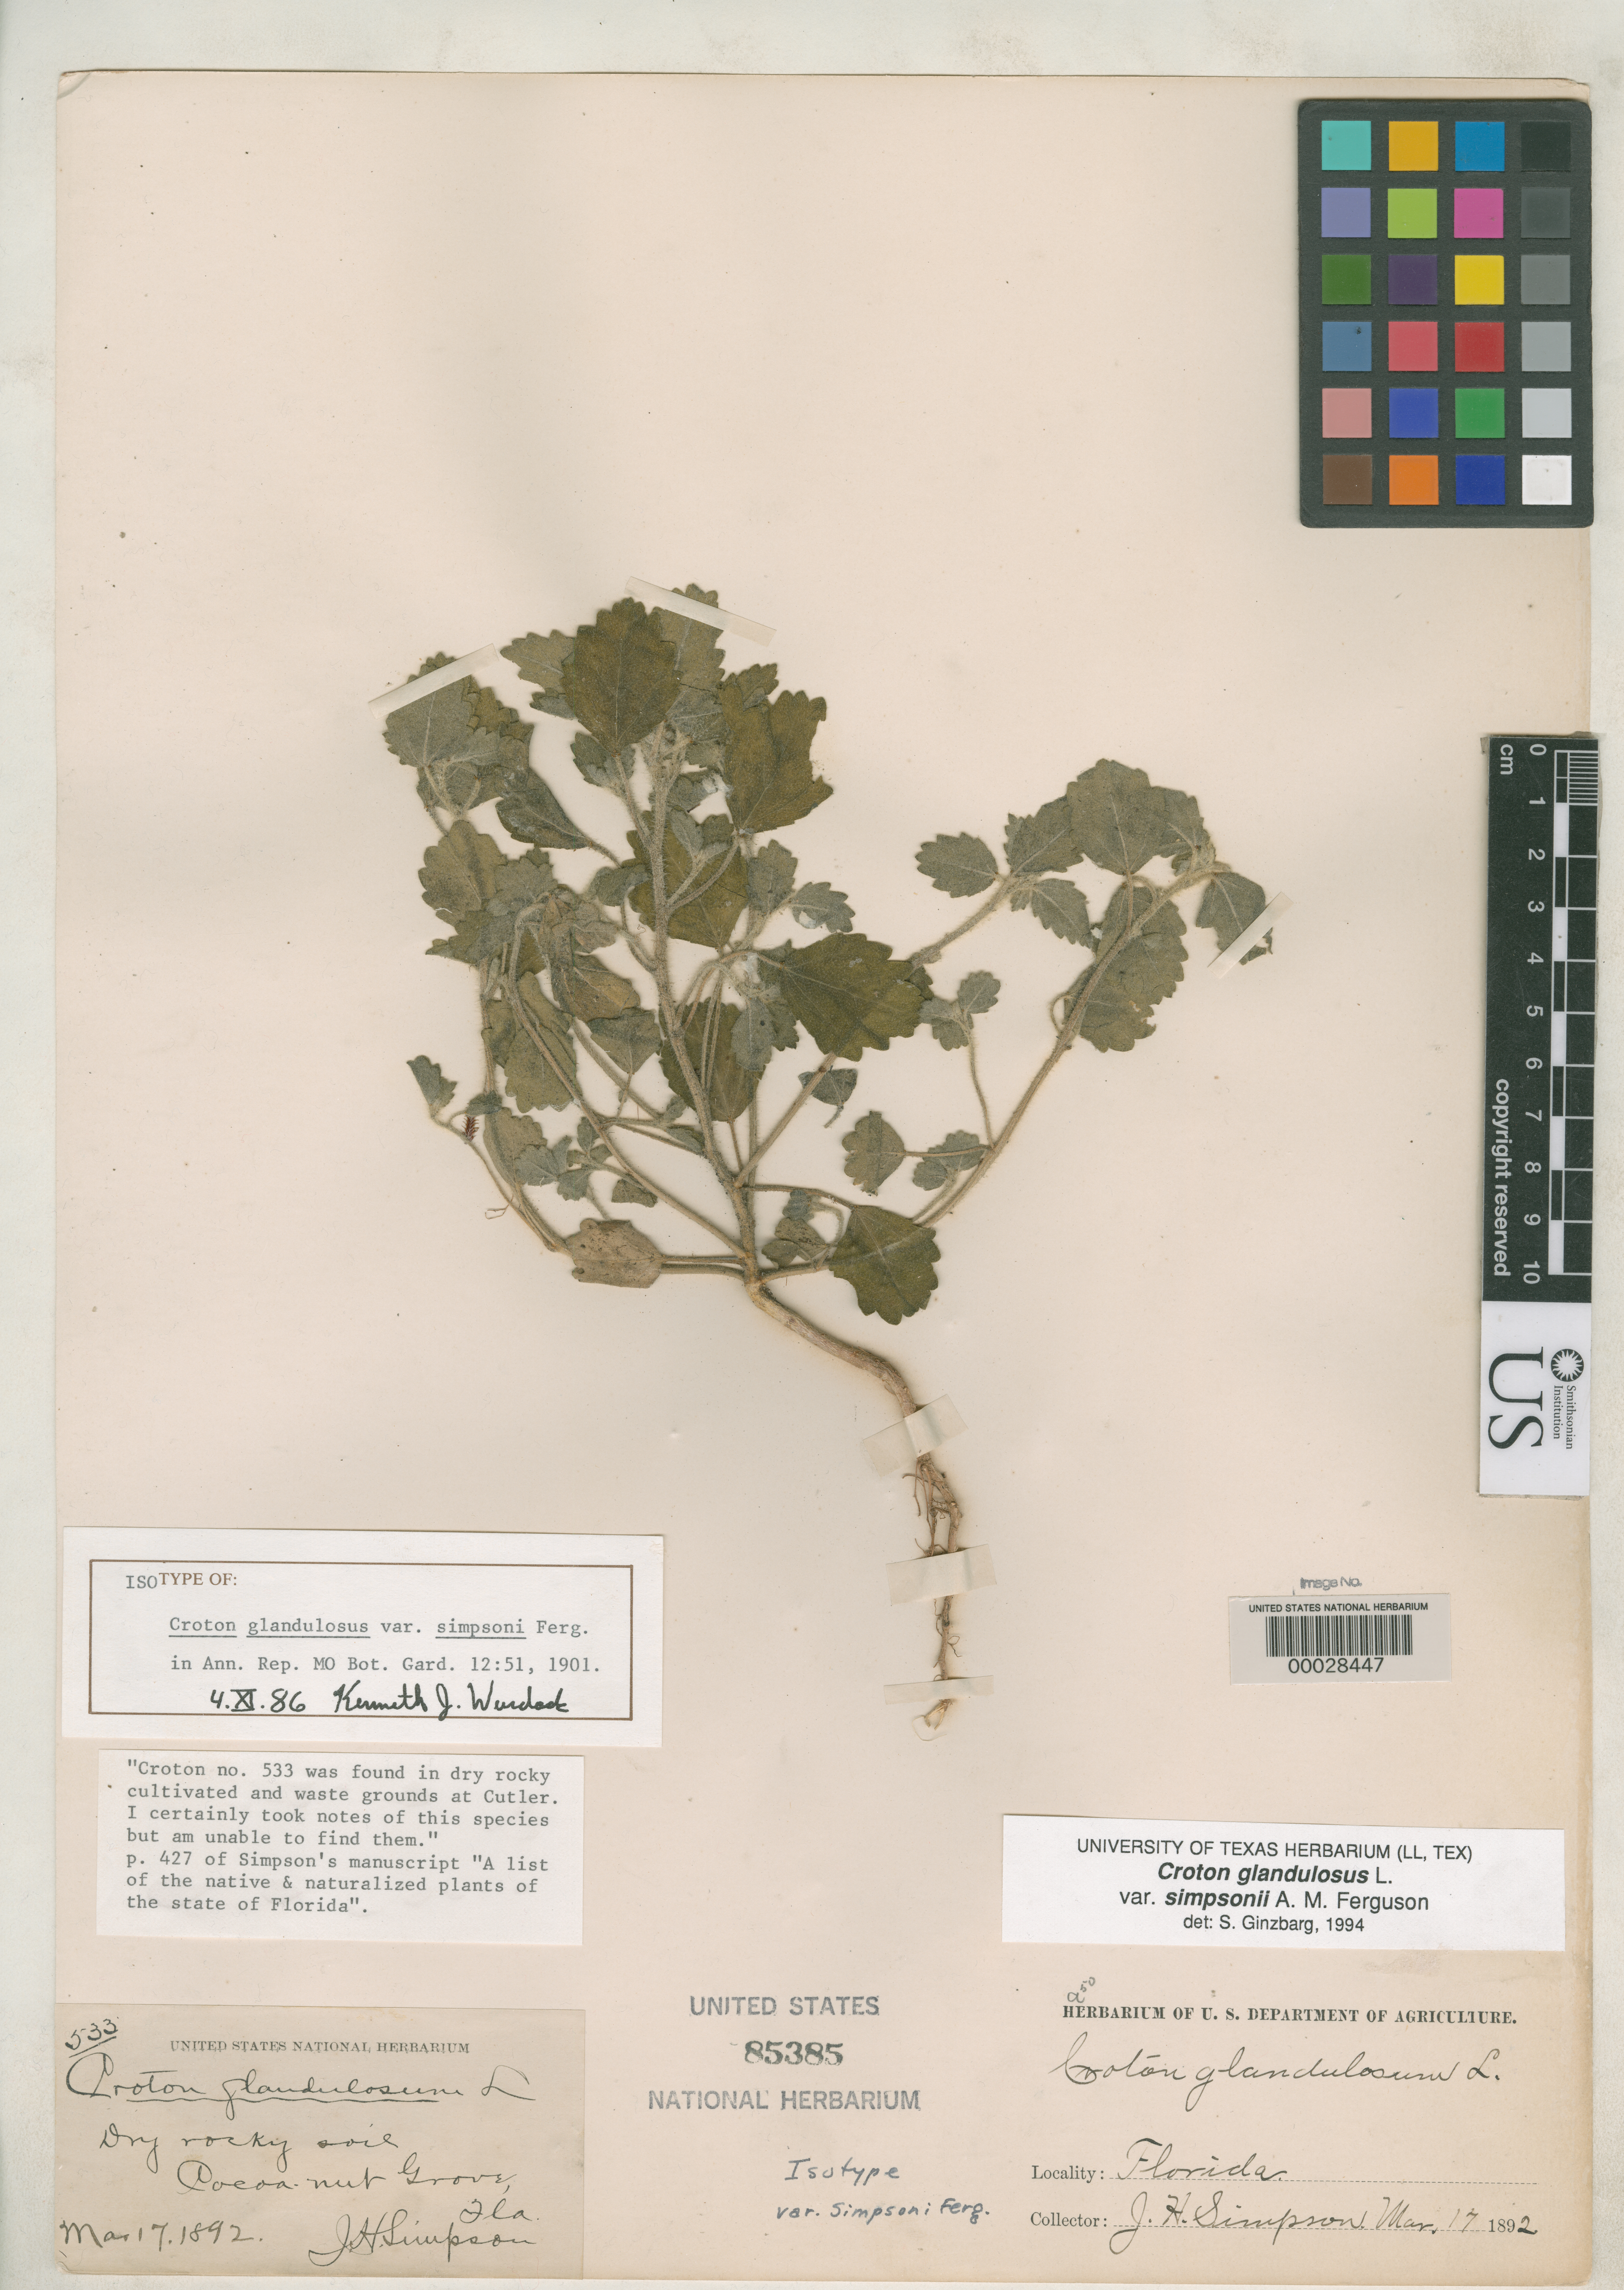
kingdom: Plantae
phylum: Tracheophyta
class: Magnoliopsida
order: Malpighiales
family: Euphorbiaceae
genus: Croton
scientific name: Croton glandulosus var. simpsonii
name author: A.M. Ferguson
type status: Isotype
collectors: J. H. Simpson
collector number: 533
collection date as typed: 17 Mar 1892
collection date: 1892-03-17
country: United States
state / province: Florida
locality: Cocoanut Grove.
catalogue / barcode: US 85385